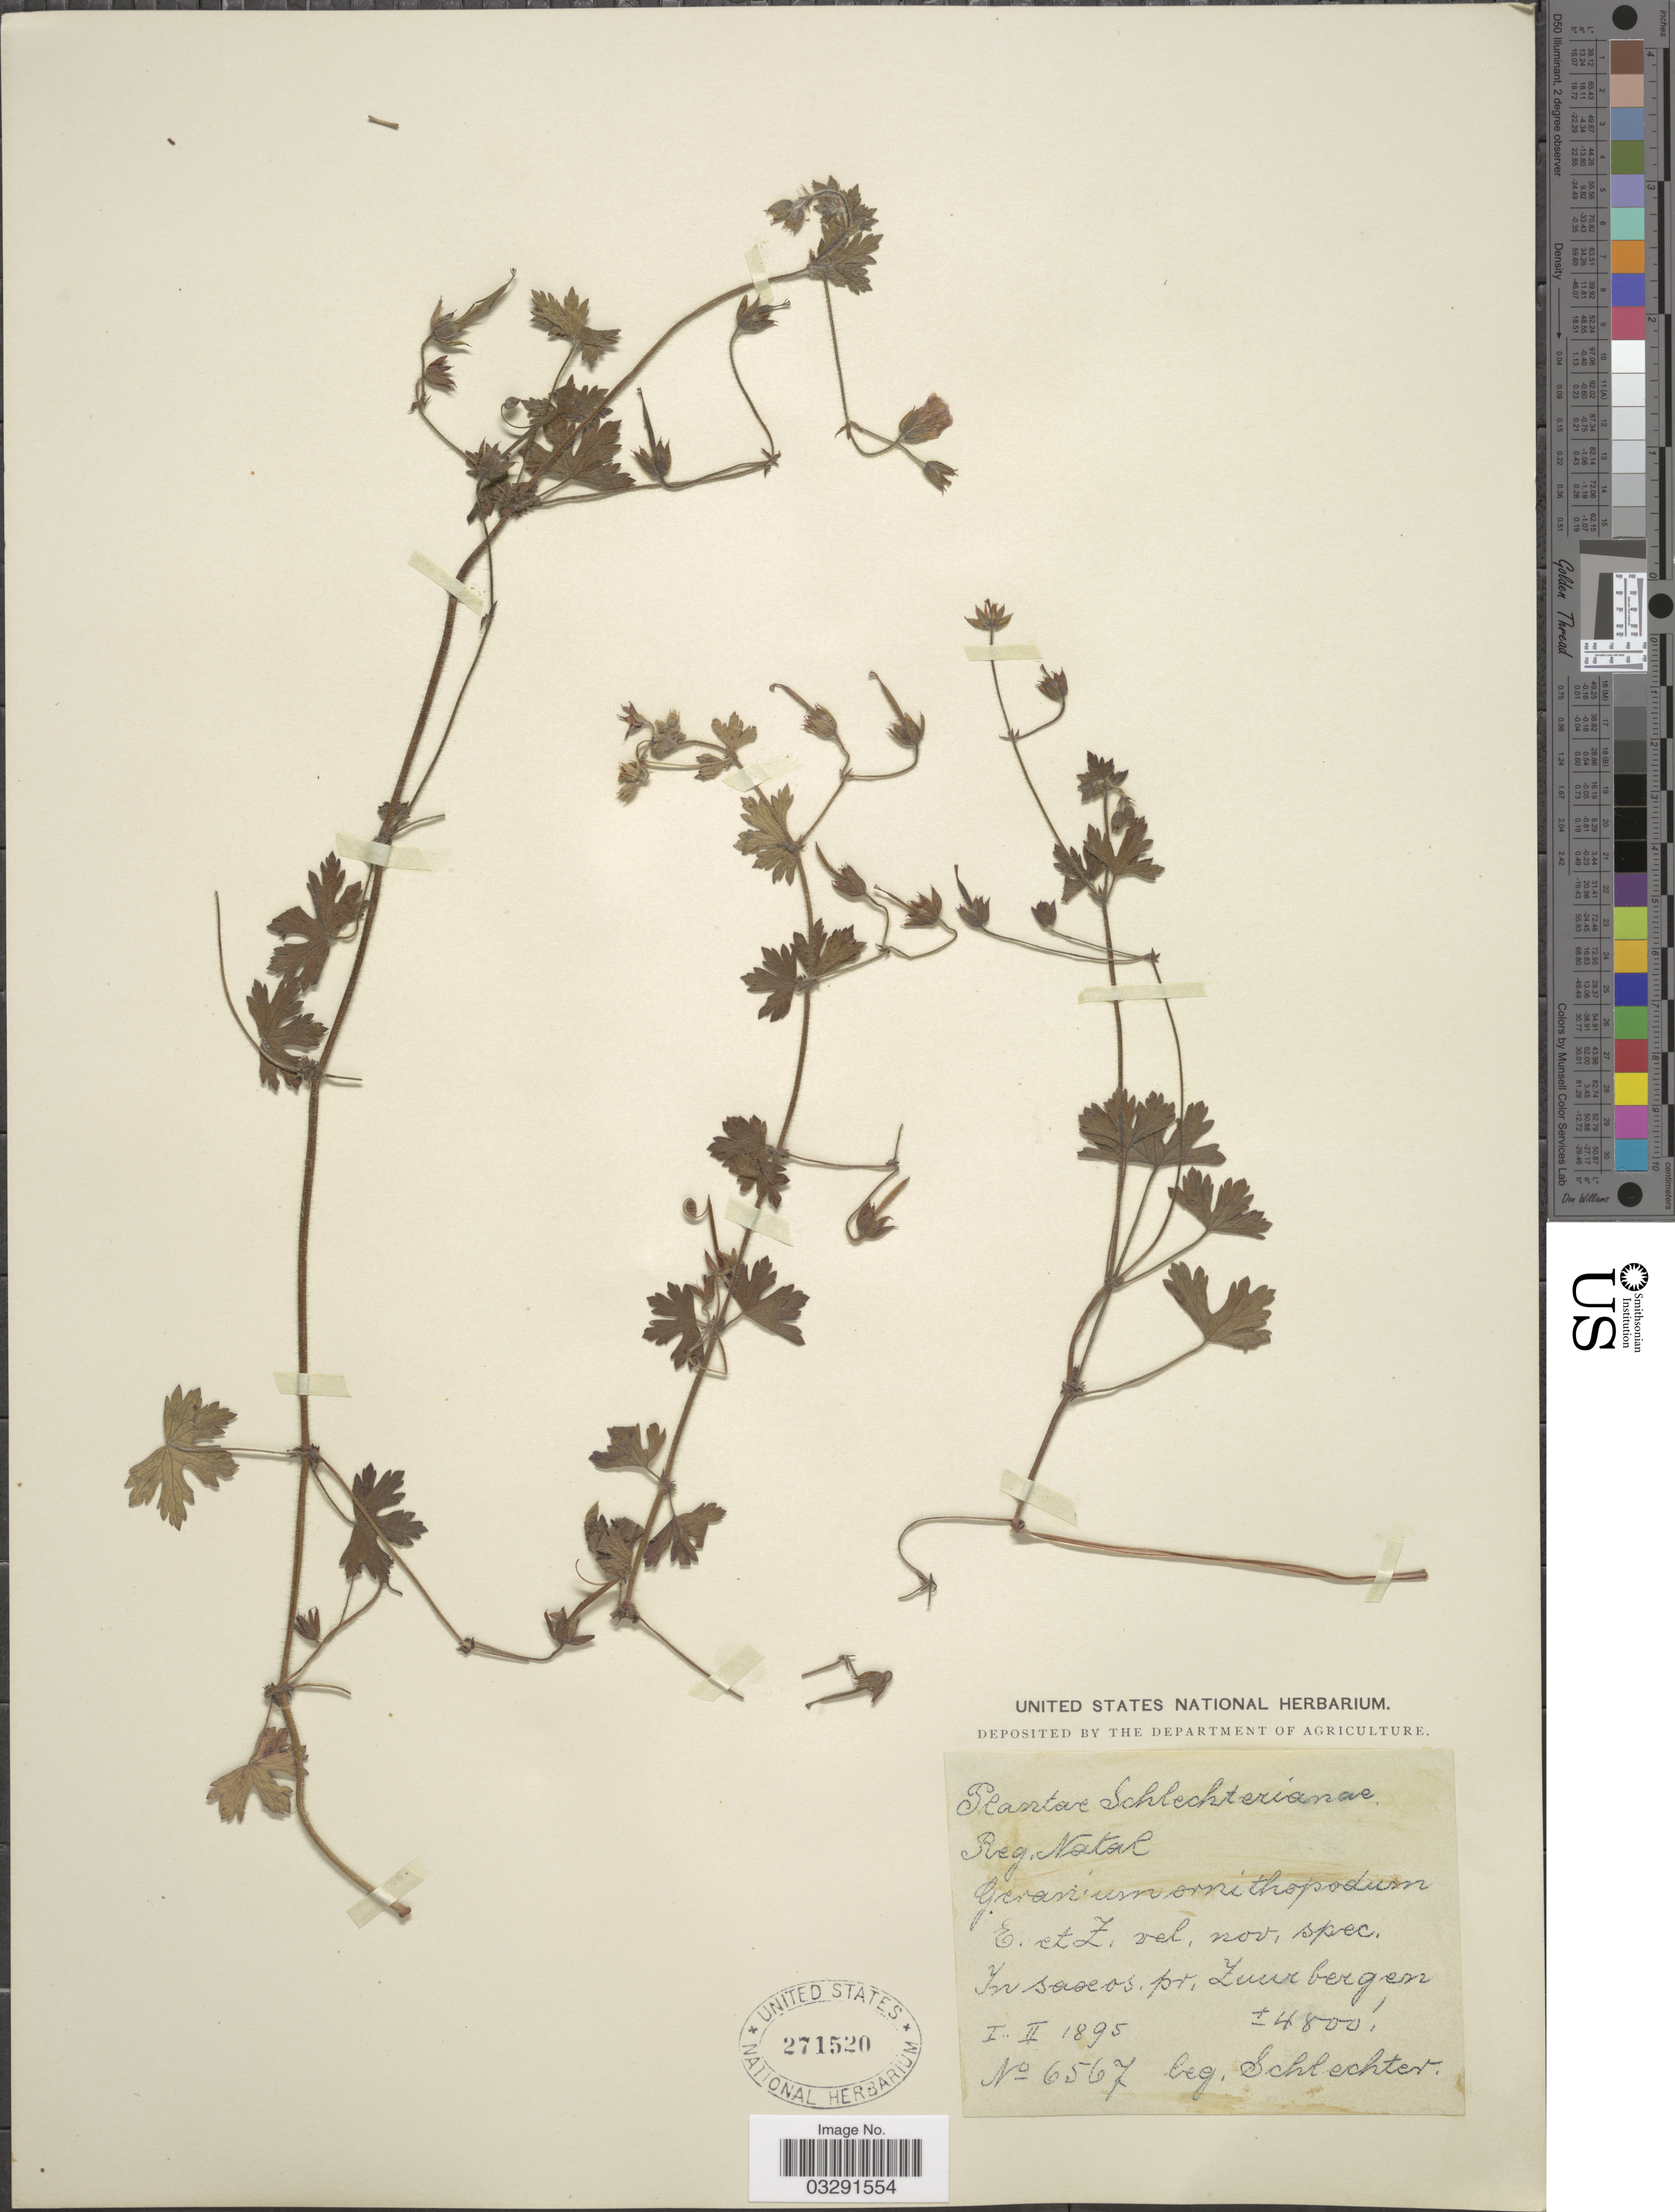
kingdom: Plantae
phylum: Tracheophyta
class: Magnoliopsida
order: Geraniales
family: Geraniaceae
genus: Geranium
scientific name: Geranium schlechteri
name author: R. Knuth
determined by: Aedo, C.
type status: Isolectotype; Type Collection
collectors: Schlechter, --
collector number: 6567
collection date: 1895-02-01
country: South Africa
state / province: KwaZulu-Natal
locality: Reg. Natal. In saoeos. pr. Zuurbergen.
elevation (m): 1463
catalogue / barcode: US 271520